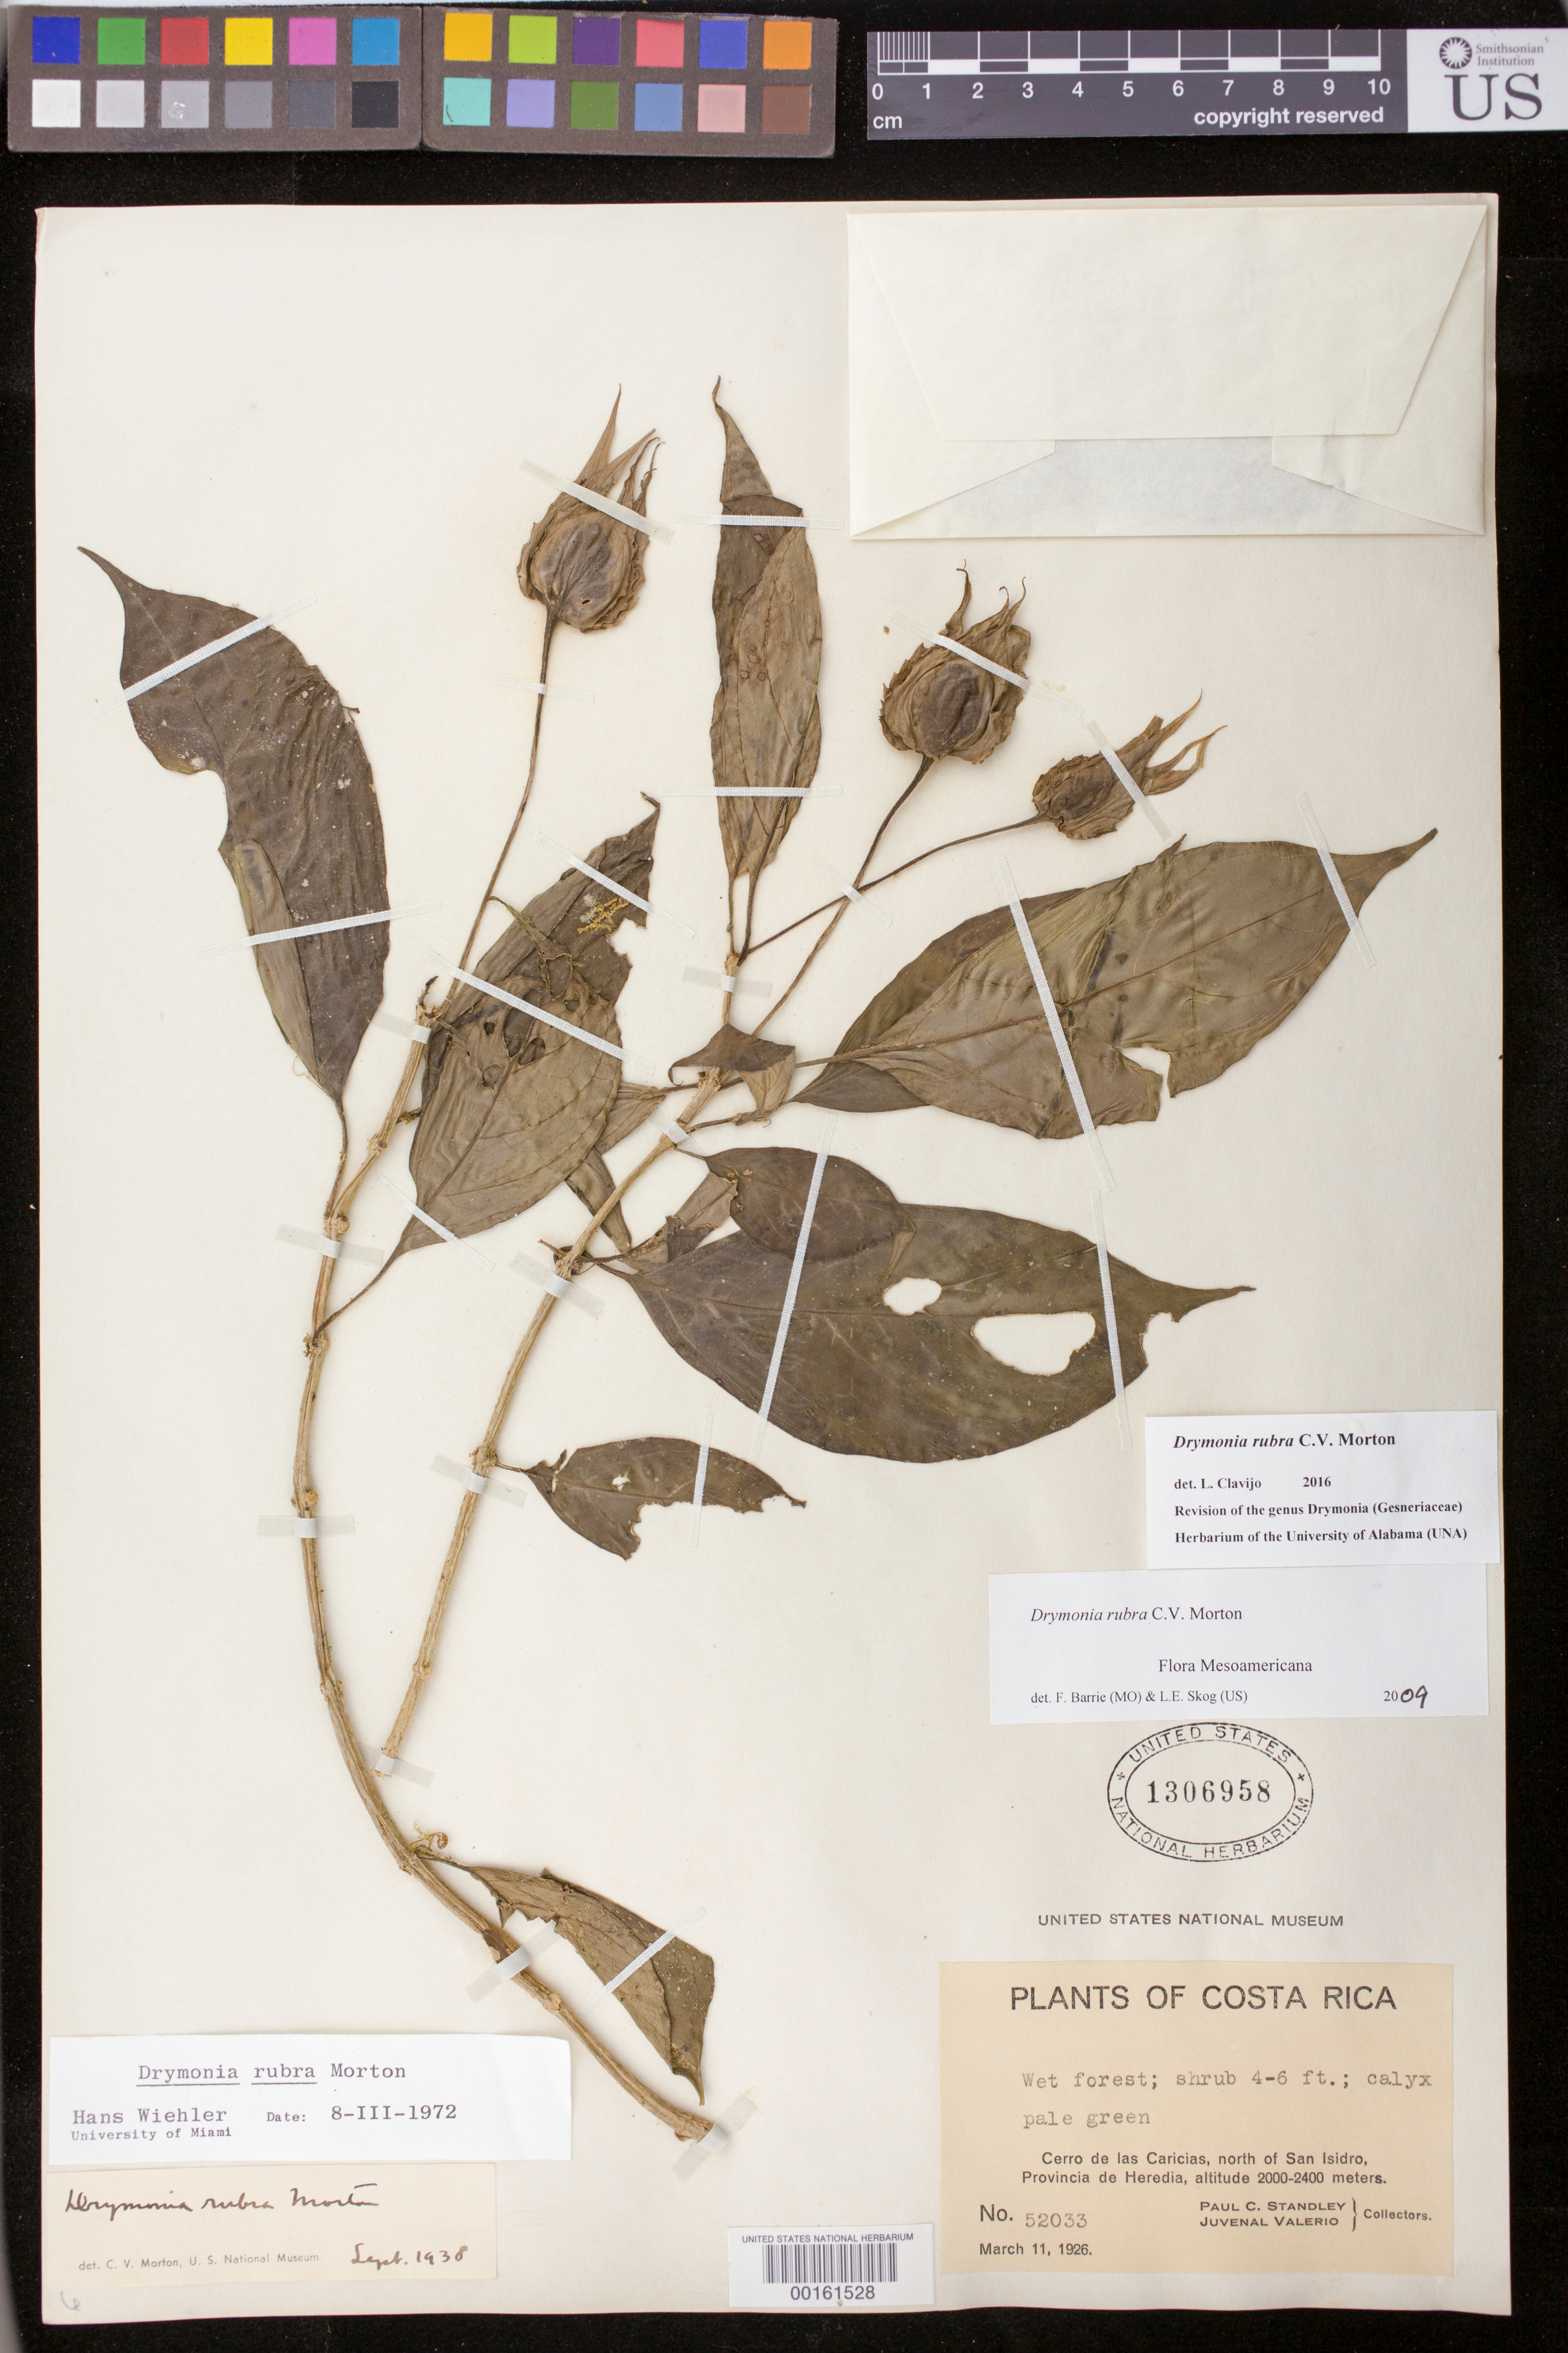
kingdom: Plantae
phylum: Tracheophyta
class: Magnoliopsida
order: Lamiales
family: Gesneriaceae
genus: Drymonia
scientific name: Drymonia rubra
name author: C.V. Morton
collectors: P. C. Standley & J. Valerio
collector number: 52033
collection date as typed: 11 Mar 1926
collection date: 1926-03-11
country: Costa Rica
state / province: Heredia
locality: Cerro de las Caricias, N of San Isidro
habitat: Wet forest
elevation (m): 2000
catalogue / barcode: US 1306958